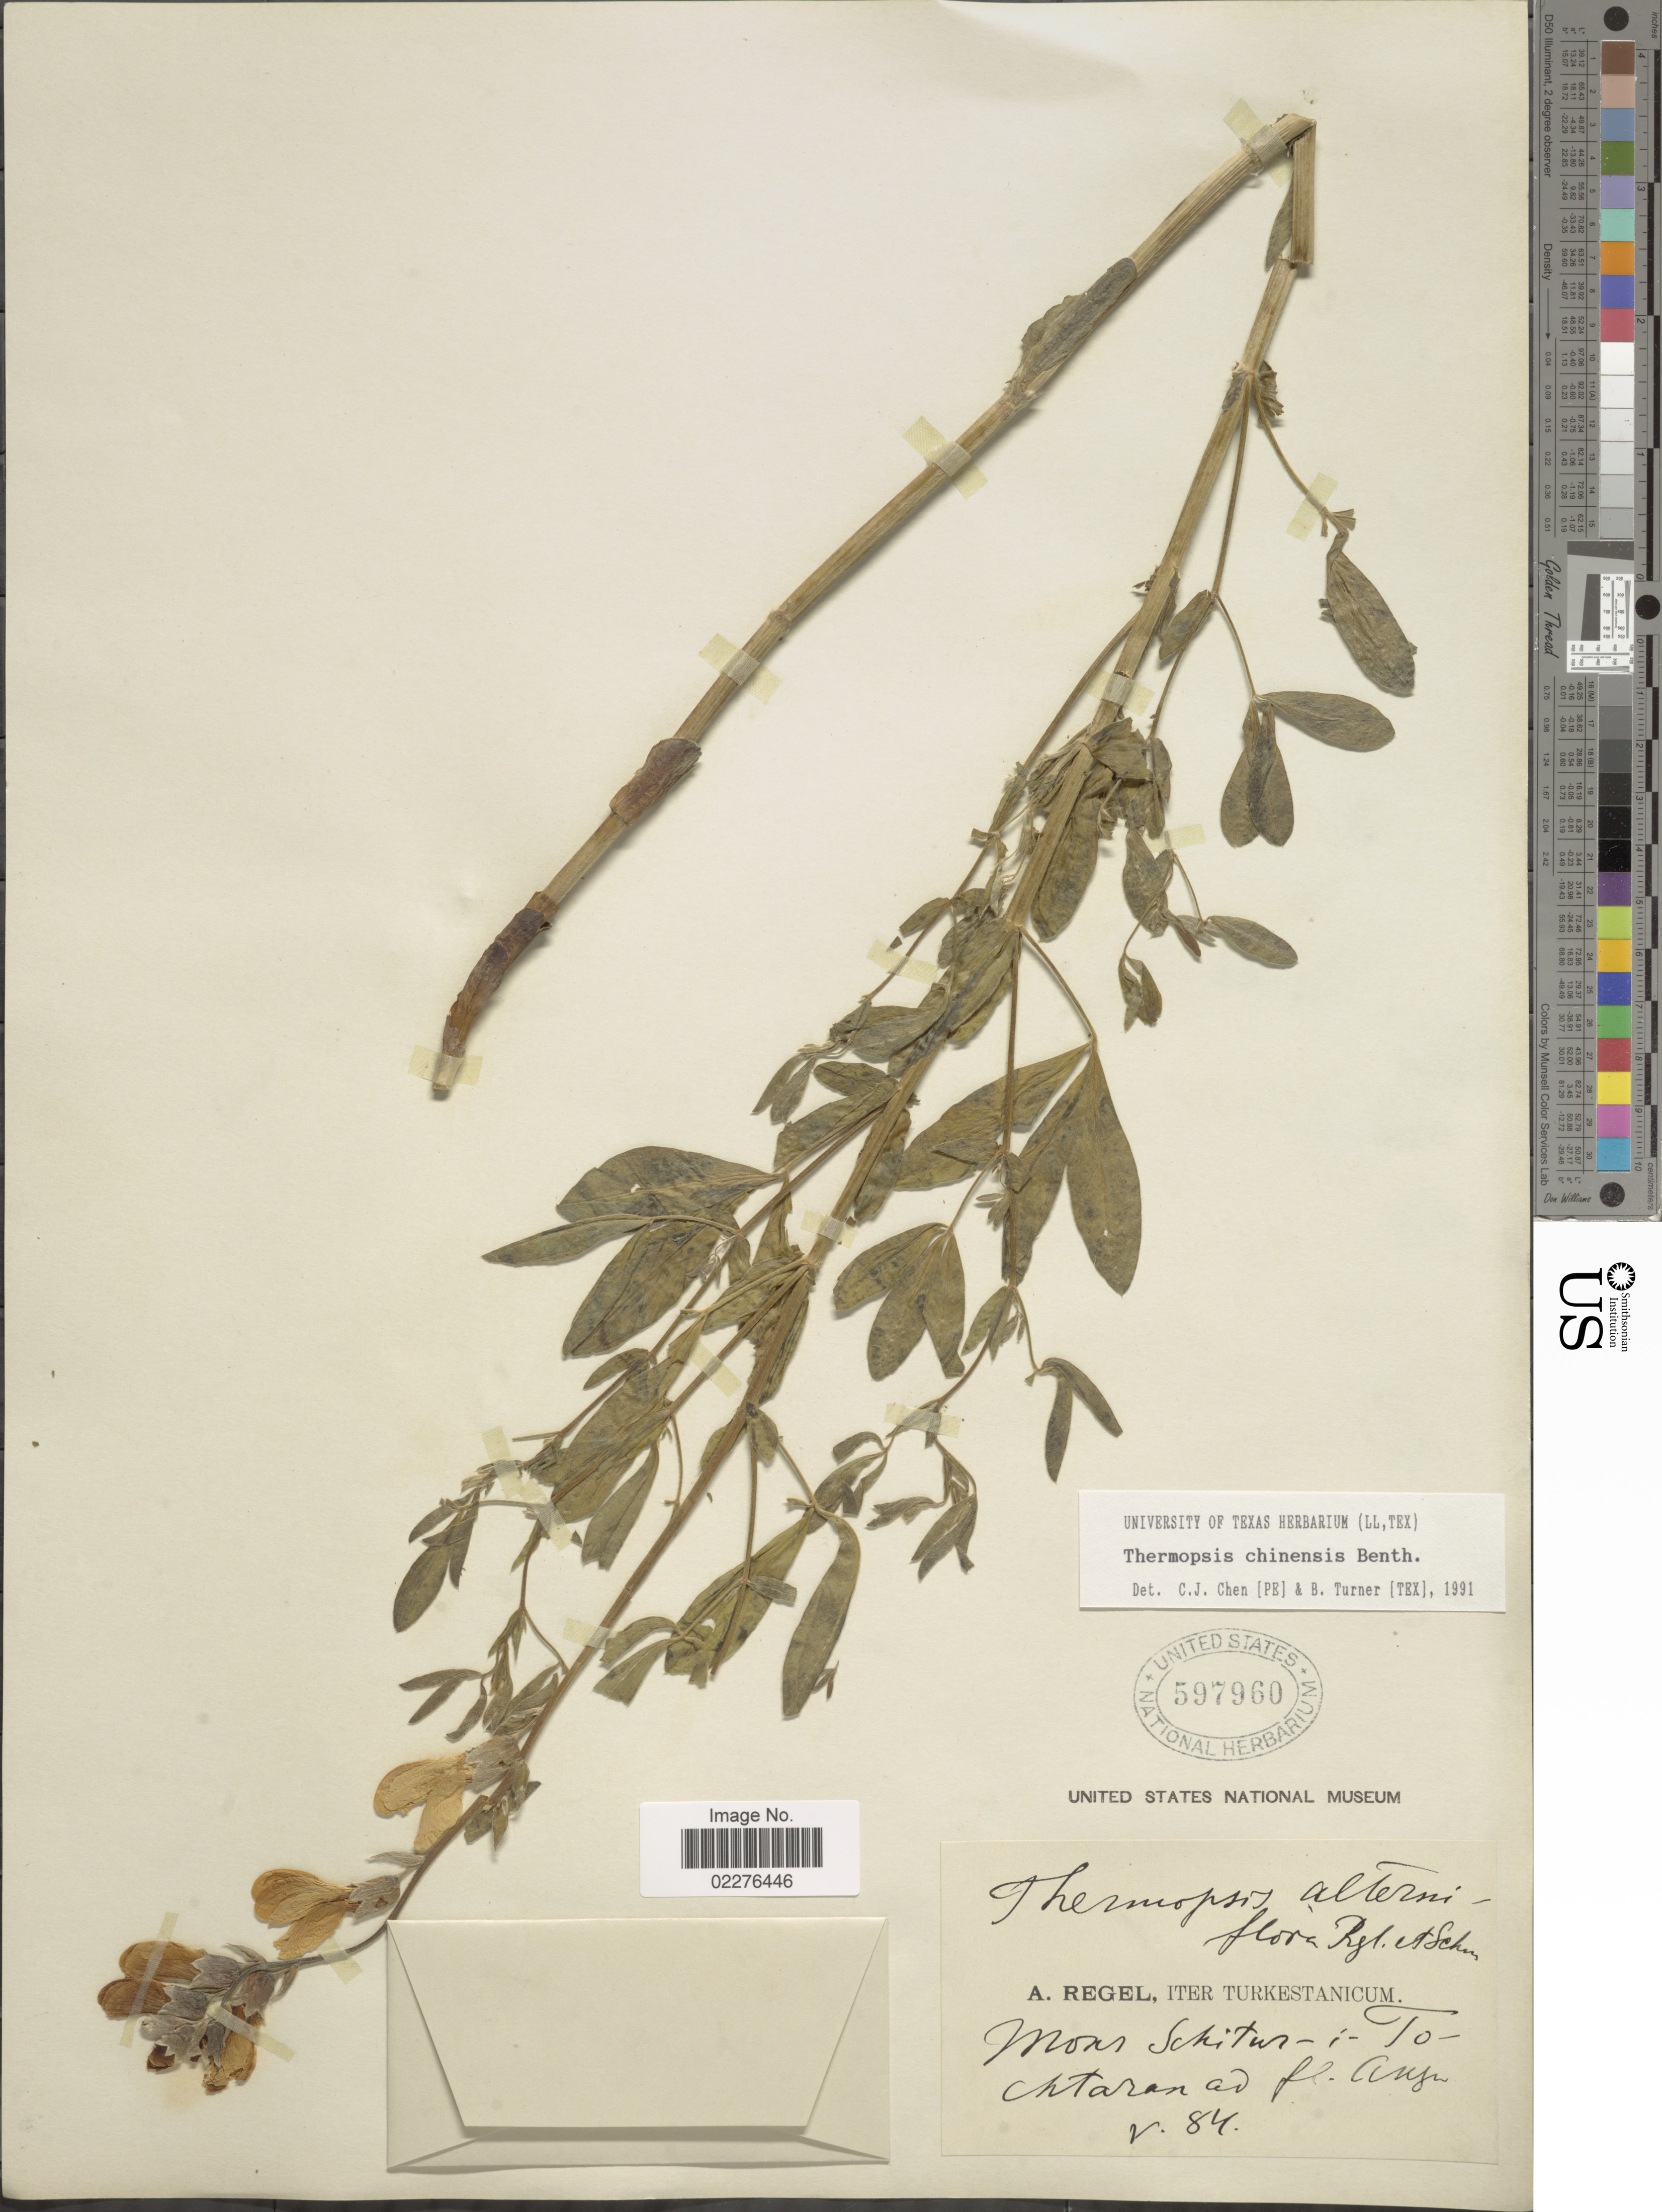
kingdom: Plantae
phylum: Tracheophyta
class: Magnoliopsida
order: Fabales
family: Fabaceae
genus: Thermopsis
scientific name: Thermopsis chinensis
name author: Benth. ex S. Moore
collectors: A. Regel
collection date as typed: Transcribed d/m/y: /5/84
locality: Iter Turkestanicum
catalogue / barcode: US 597960